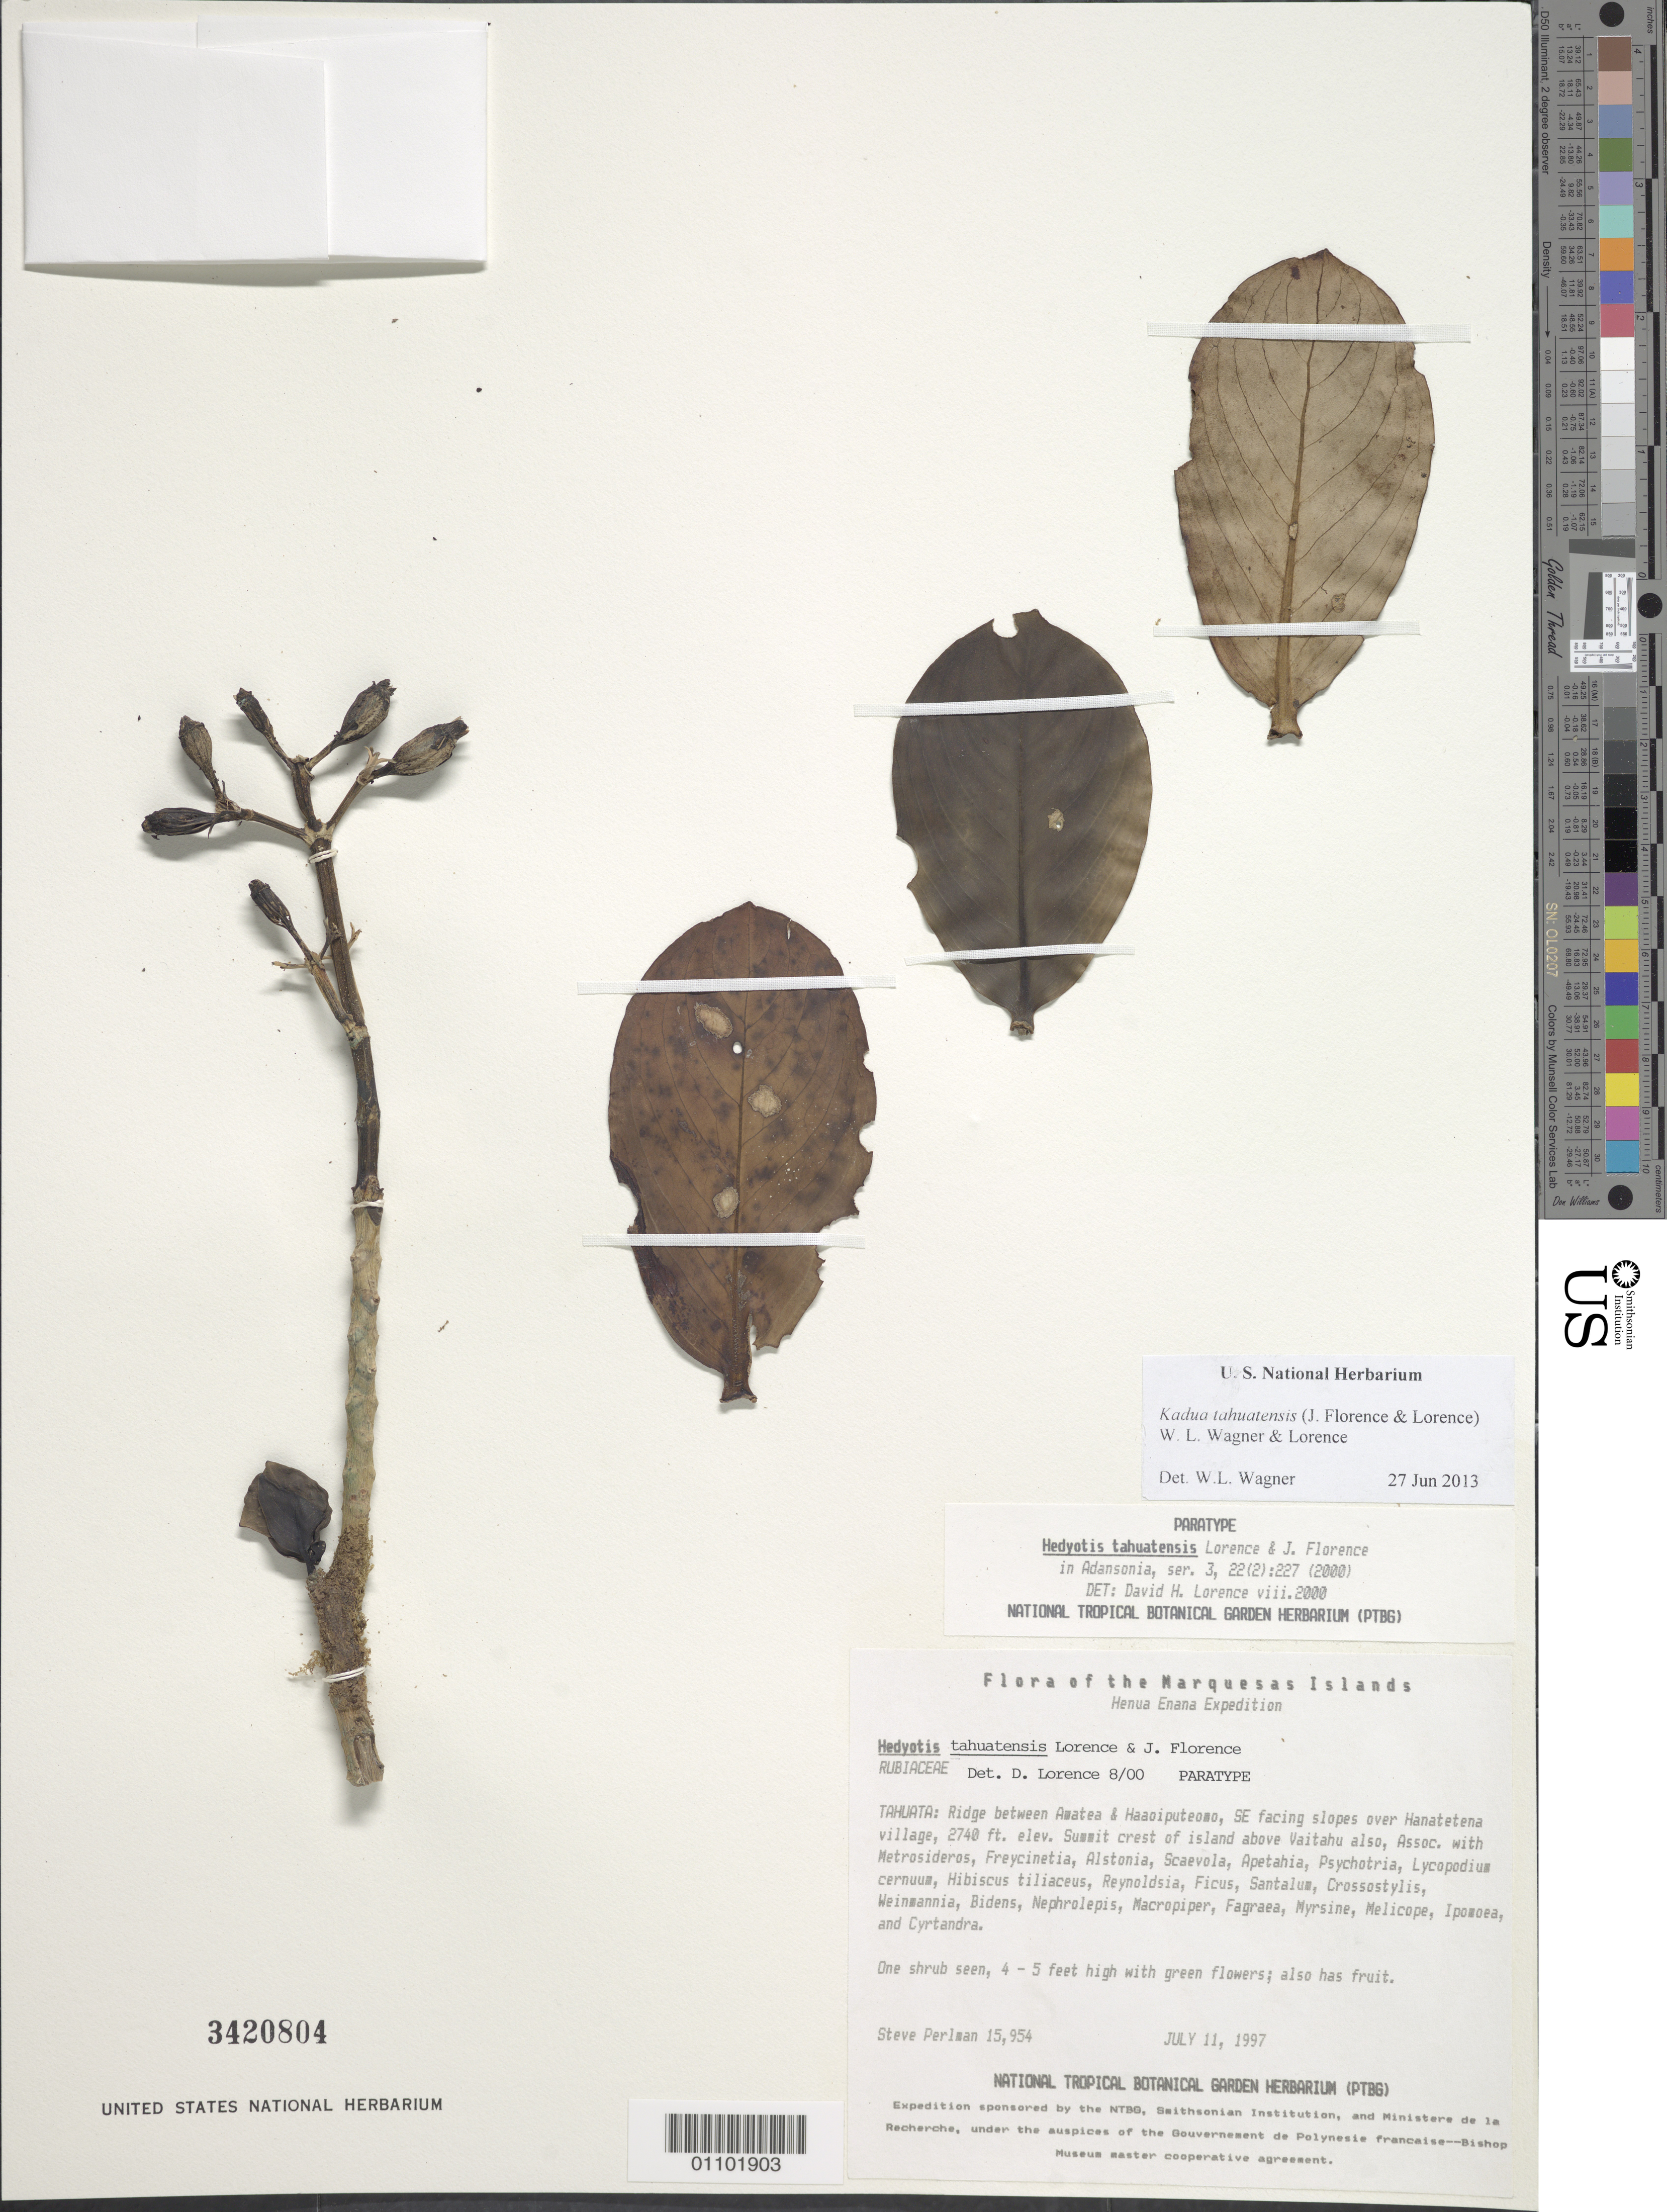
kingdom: Plantae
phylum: Tracheophyta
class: Magnoliopsida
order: Gentianales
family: Rubiaceae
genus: Kadua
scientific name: Kadua tahuatensis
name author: (J. Florence & Lorence) W.L. Wagner & Lorence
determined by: Wagner, W. L.; Lorence, David H.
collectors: S. P. Perlman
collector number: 15954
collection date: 1997-07-11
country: French Polynesia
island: Tahuata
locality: Ridge between Amatea & Haaoiputeomo, SE facing slopes and cliffs over Hanatetena village, summit crest of island above Vaitahu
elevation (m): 835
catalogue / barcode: US 3420804